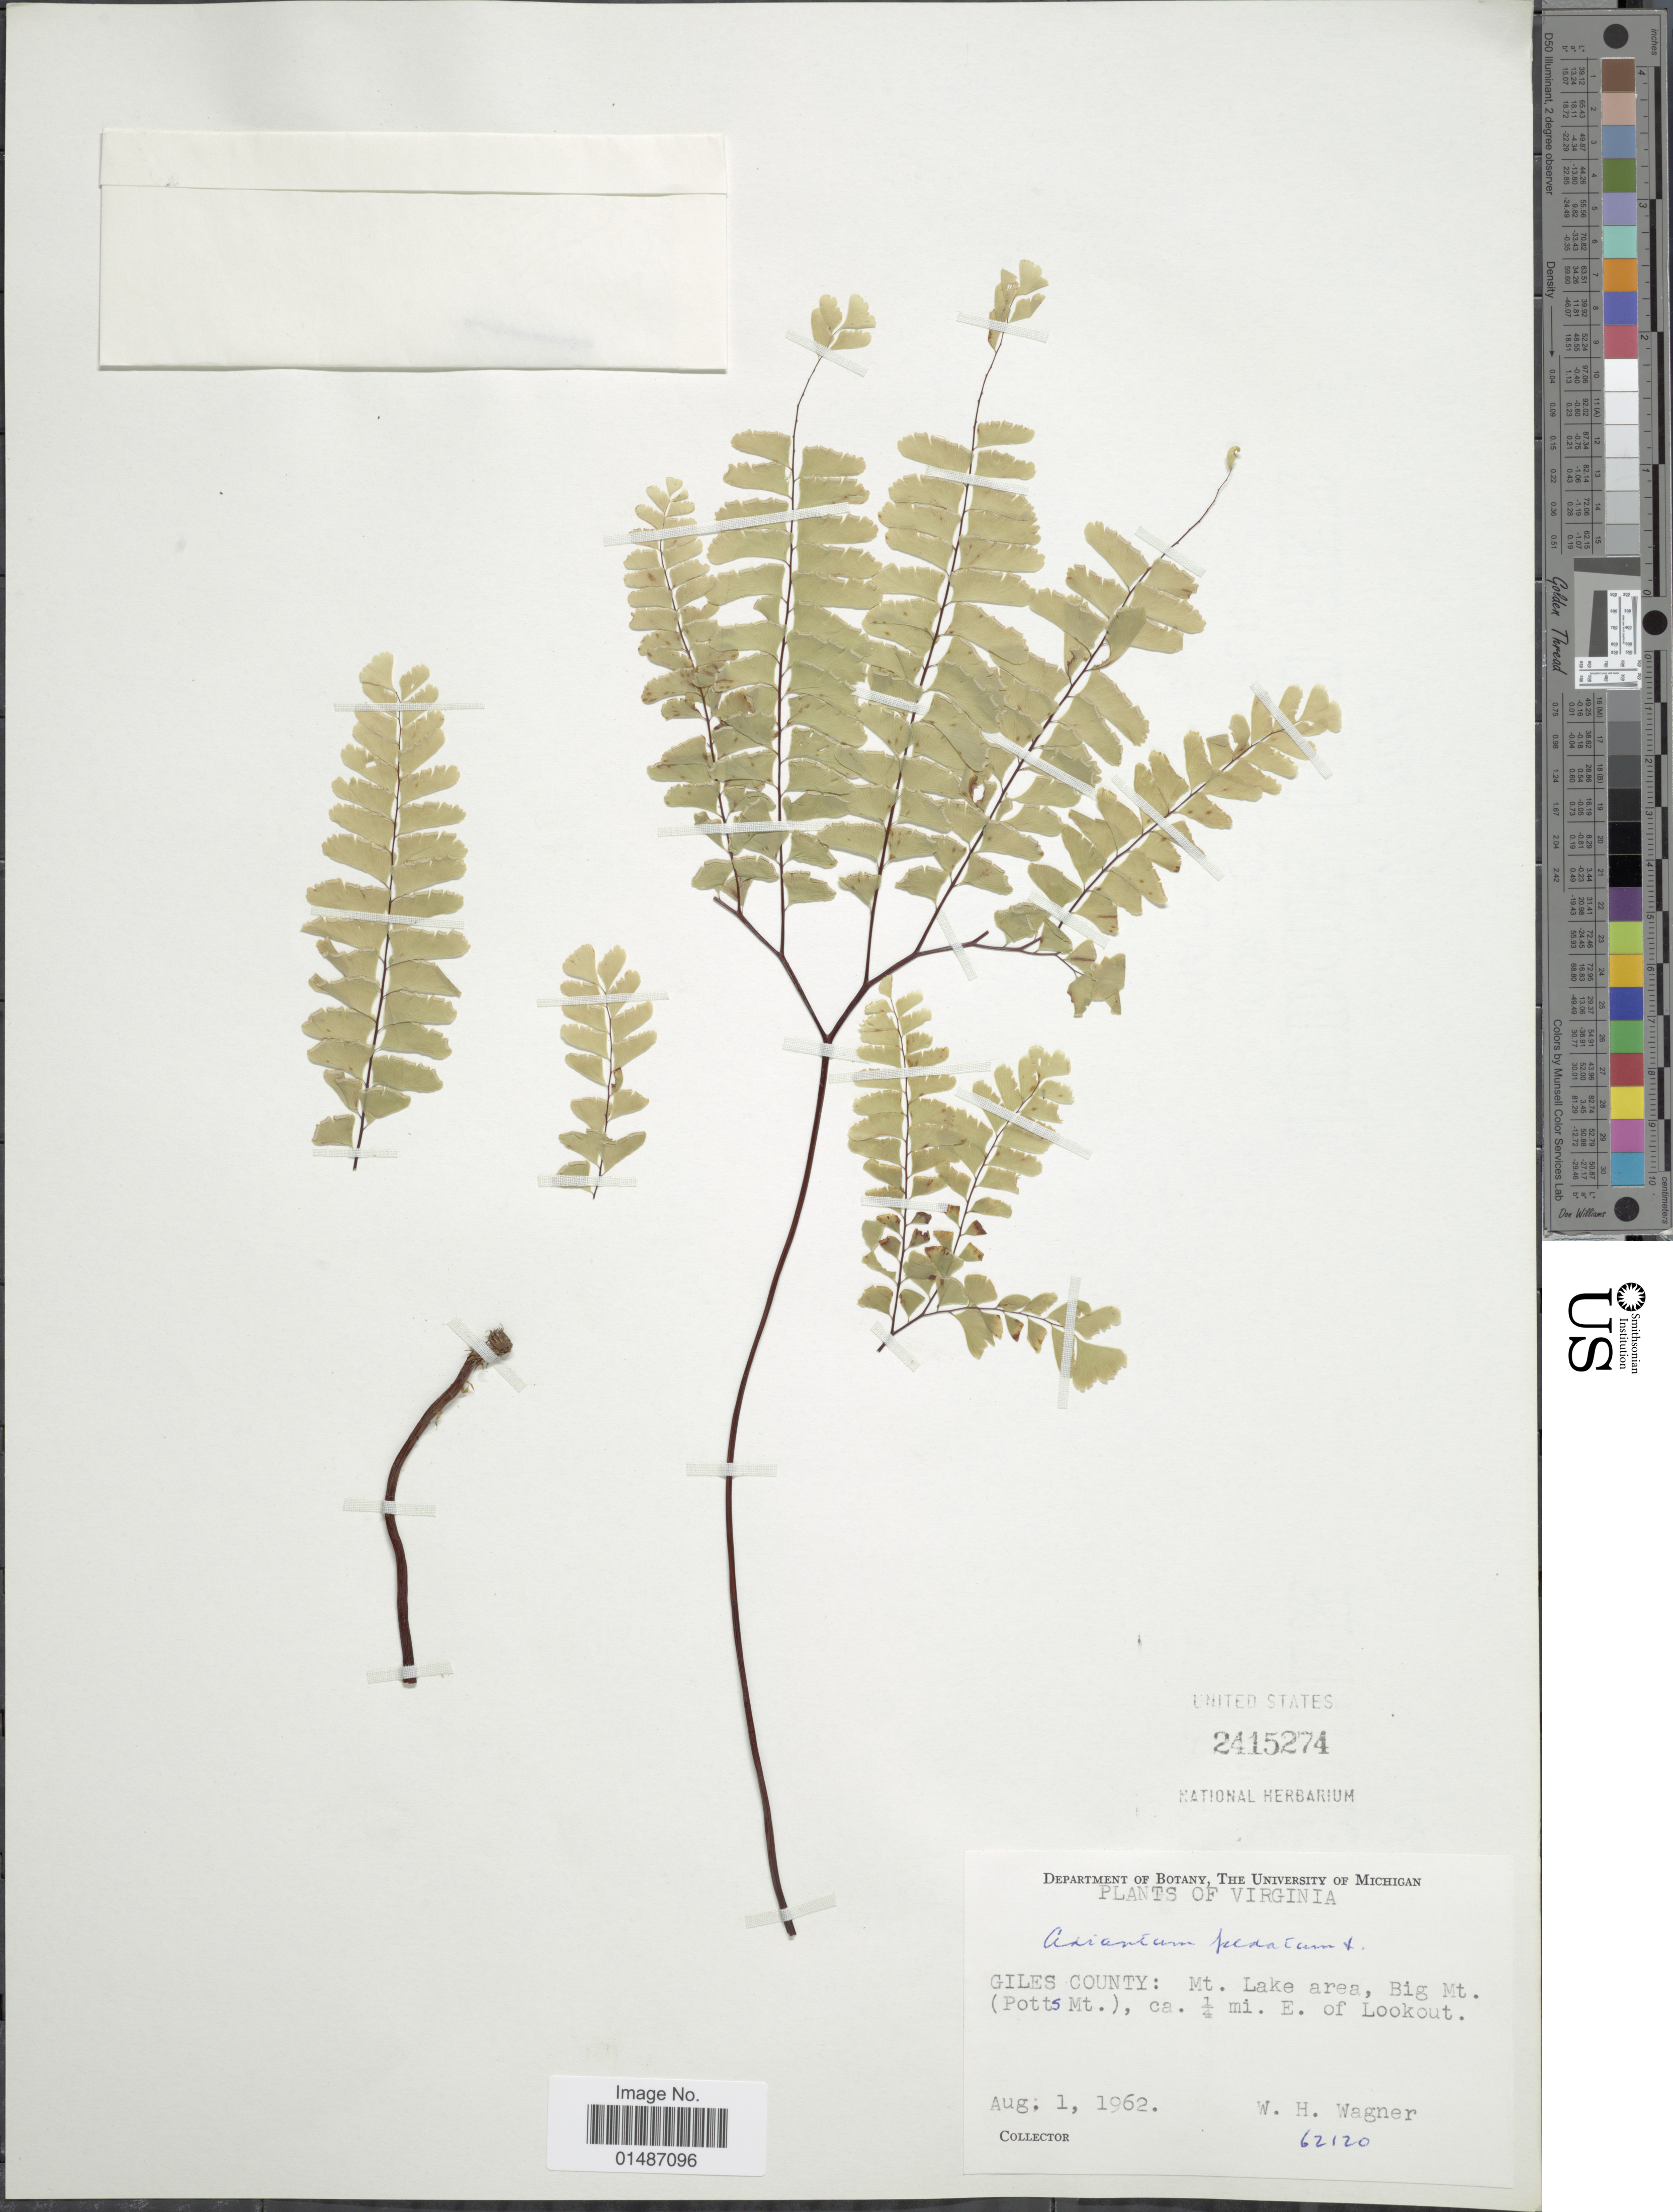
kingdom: Plantae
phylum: Tracheophyta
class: Polypodiopsida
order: Polypodiales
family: Pteridaceae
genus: Adiantum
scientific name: Adiantum pedatum var. pedatum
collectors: W. H. Wagner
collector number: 62120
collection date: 1962-08-01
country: United States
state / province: Virginia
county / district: Giles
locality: Mt. Lake area, Big Mt. (Potts Mt.), ca. ¼ mi. E. of Lookout.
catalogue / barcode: US 2415274